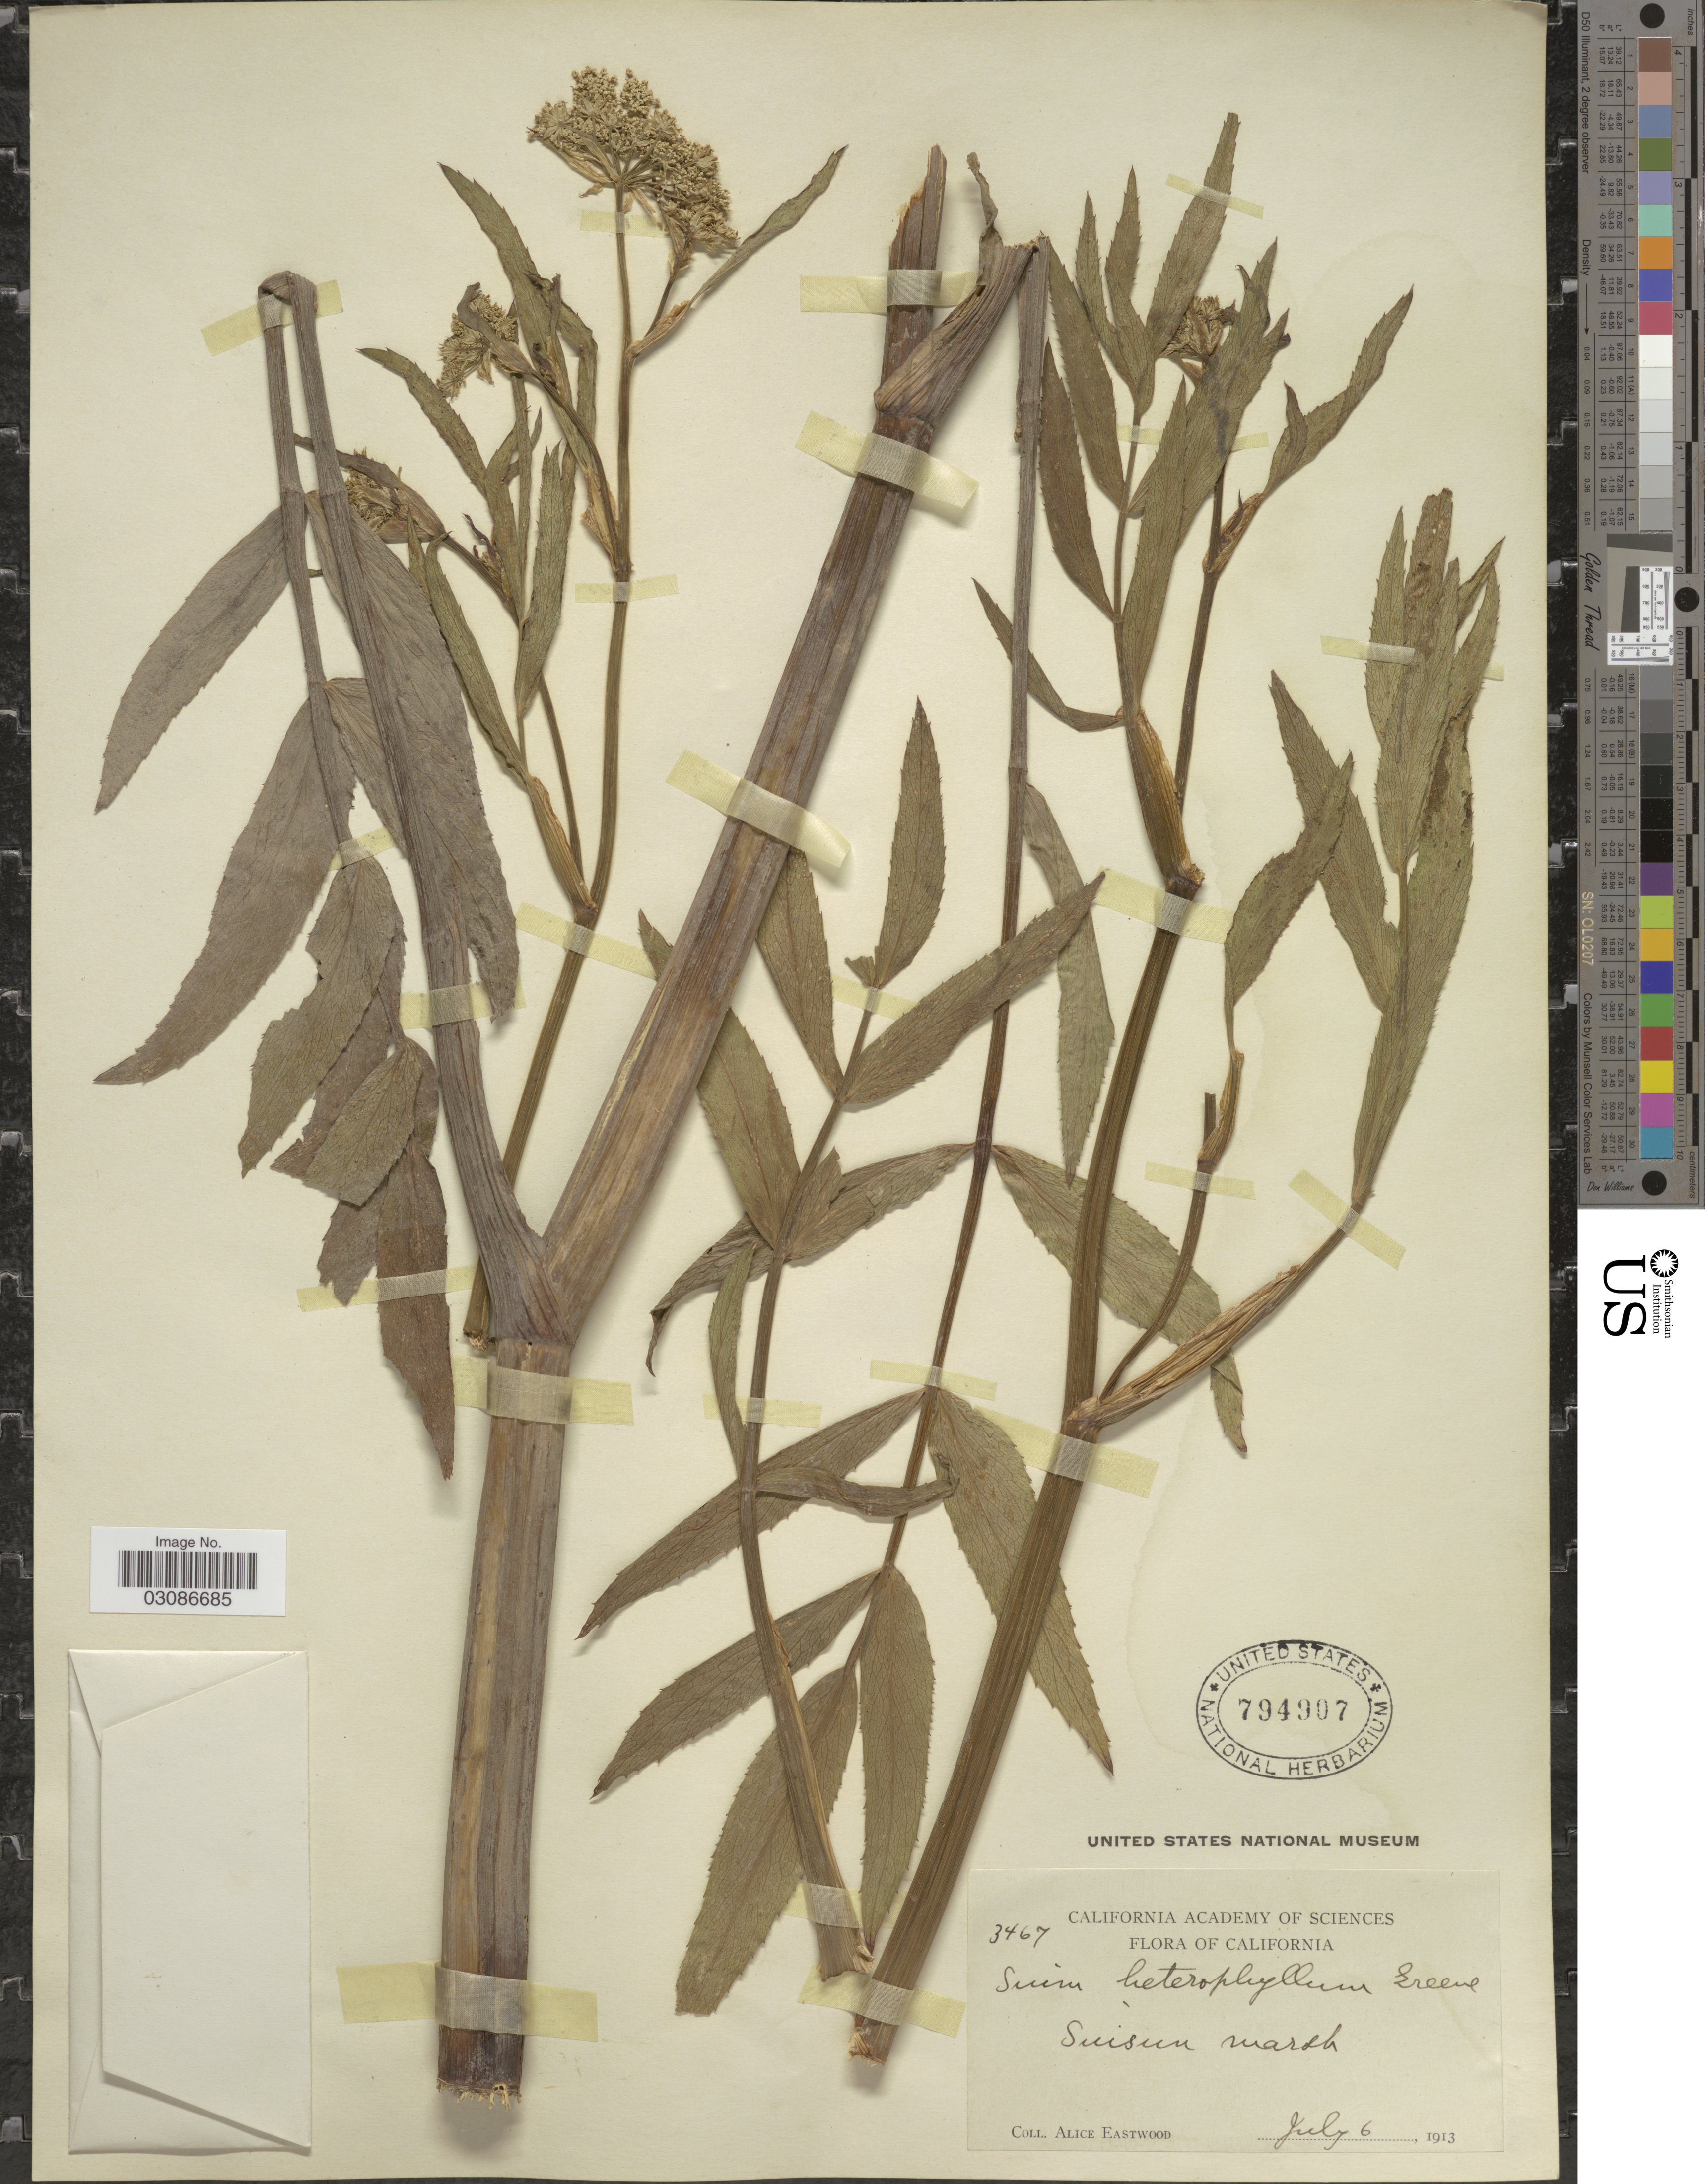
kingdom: Plantae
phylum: Tracheophyta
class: Magnoliopsida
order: Apiales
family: Apiaceae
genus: Sium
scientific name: Sium suave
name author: Walter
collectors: A. Eastwood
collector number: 3467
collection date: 1913-07-06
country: United States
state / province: California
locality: Suisun marsh.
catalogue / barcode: US 794907